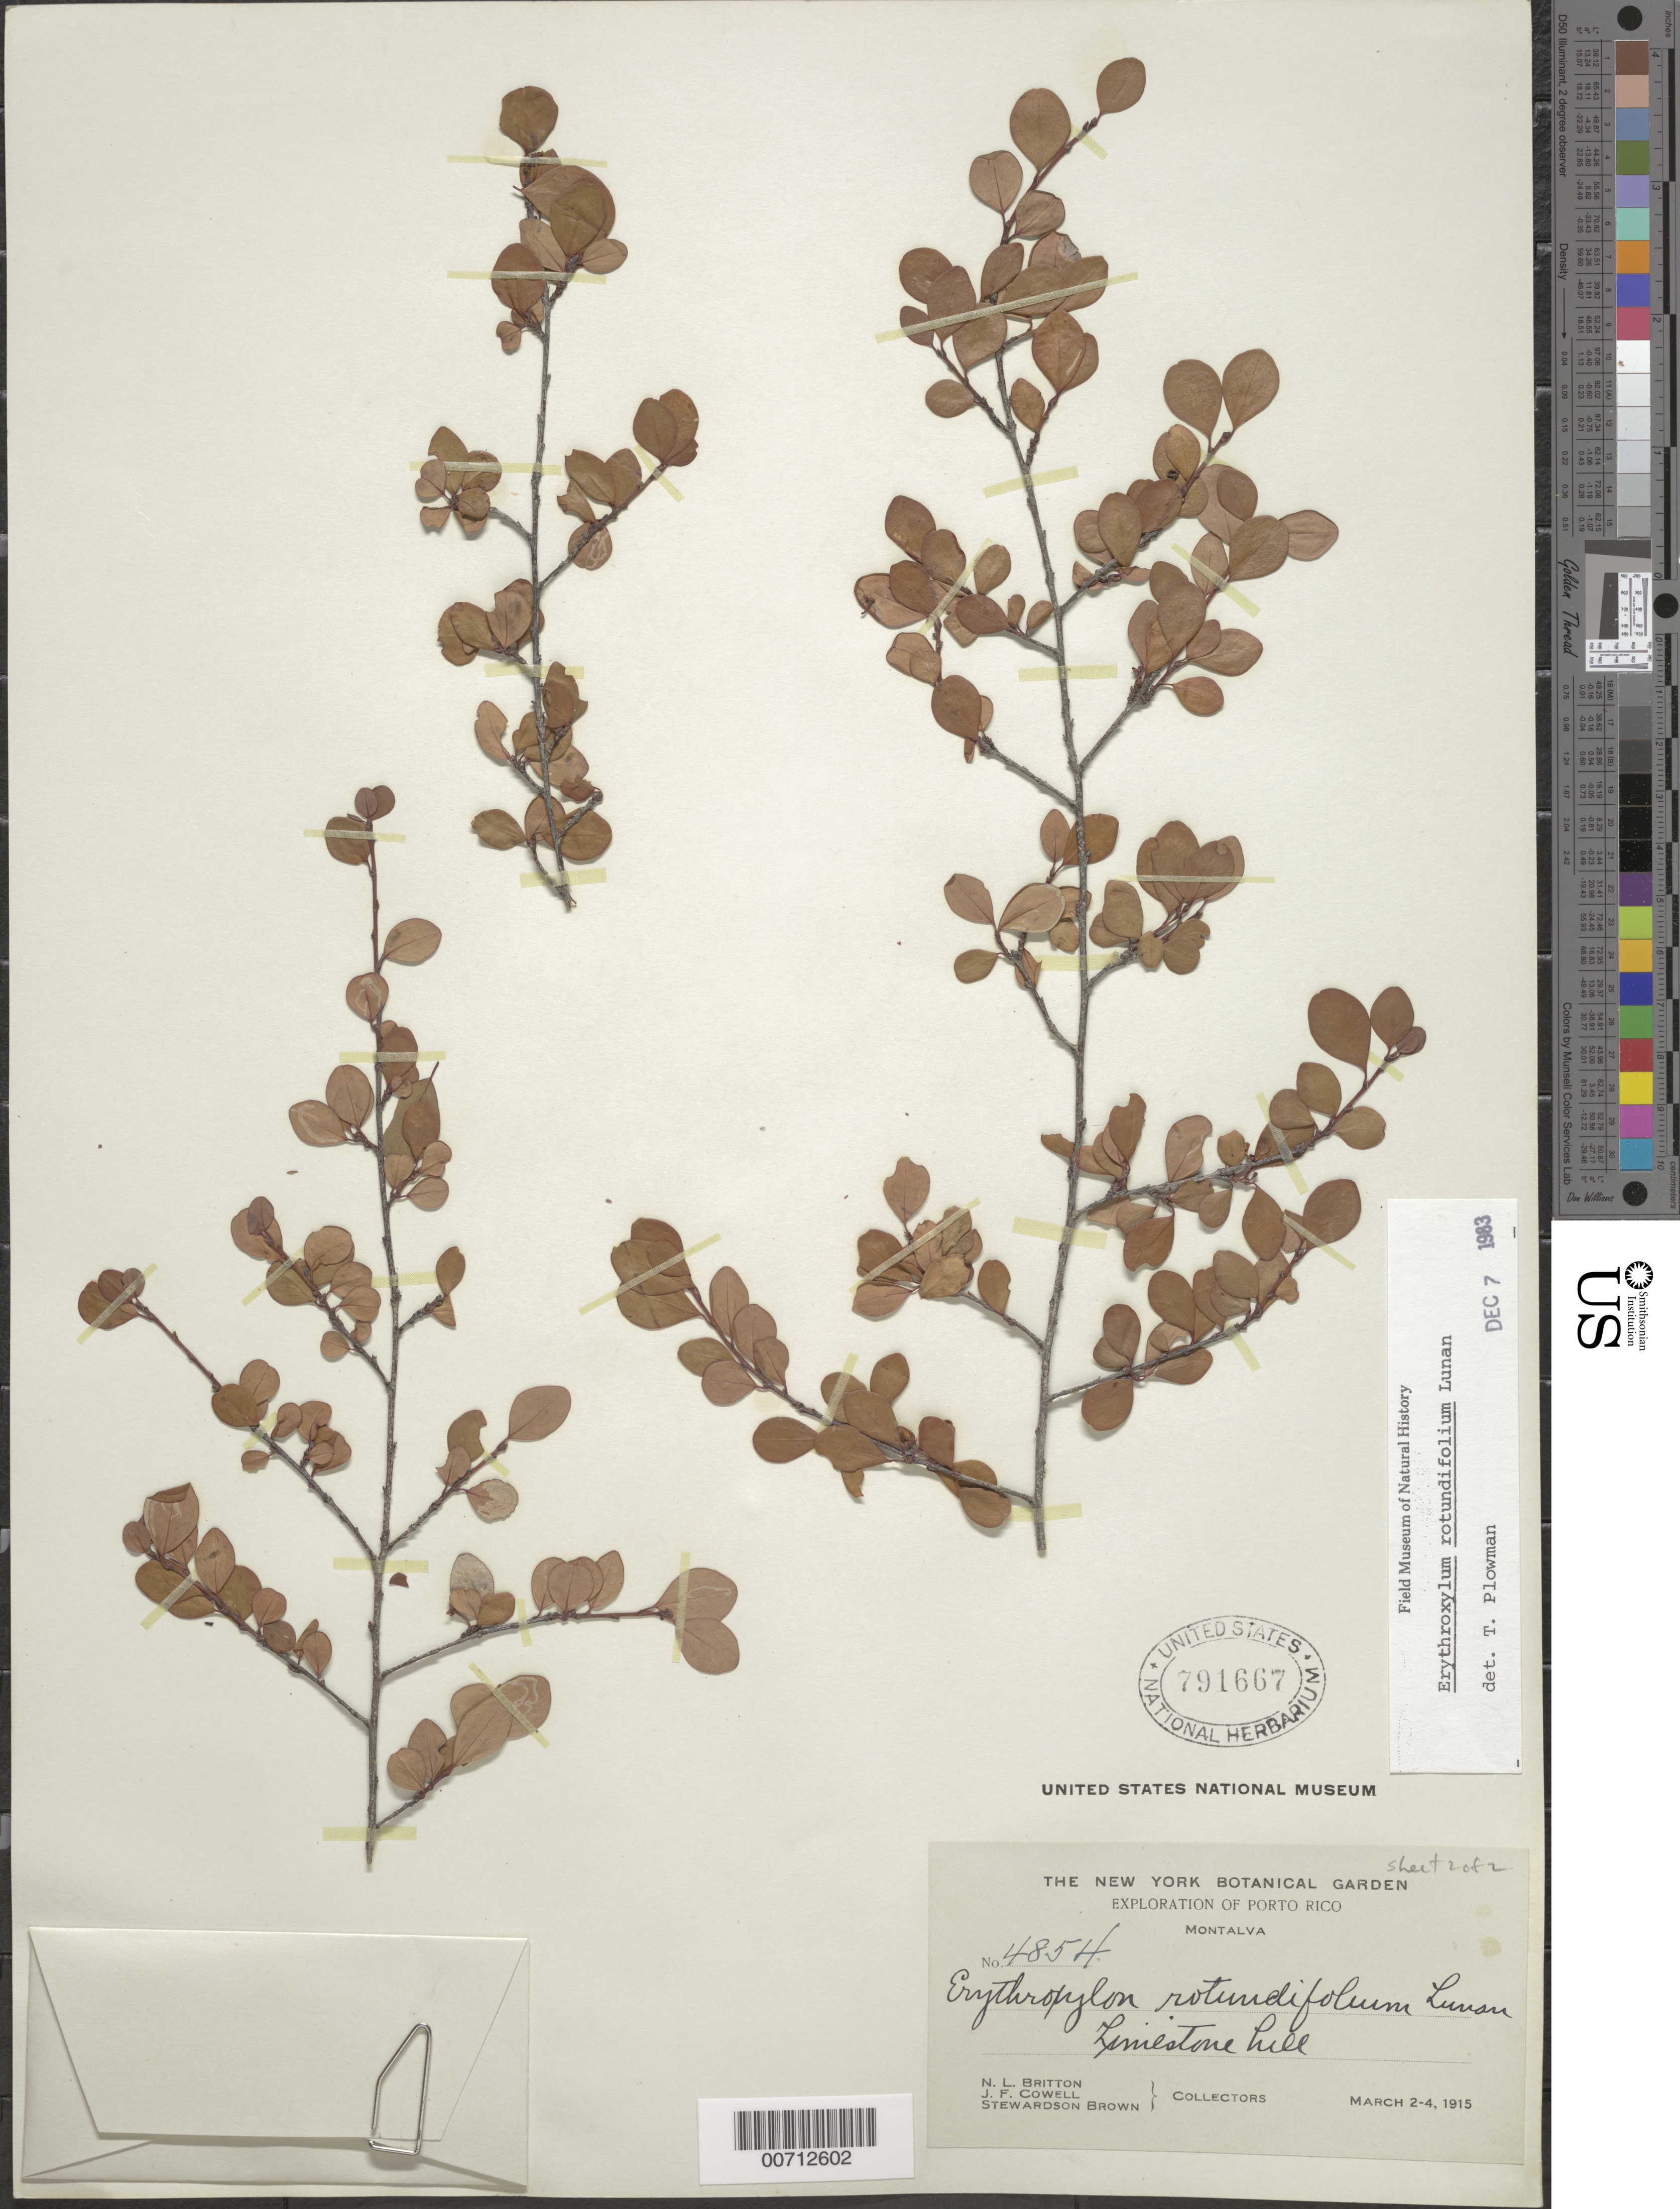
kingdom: Plantae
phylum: Tracheophyta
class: Magnoliopsida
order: Malpighiales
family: Erythroxylaceae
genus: Erythroxylum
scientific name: Erythroxylum rotundifolium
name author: Lunan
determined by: Plowman, Timothy C.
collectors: N. Britton, J. F. Cowell & S. Brown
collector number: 4854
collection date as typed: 02 Mar 1915 to 04 Mar 1915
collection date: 1915-03-02/1915-03-04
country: Puerto Rico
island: Greater Antilles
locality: Montalva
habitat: Limestone hill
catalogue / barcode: US 791667